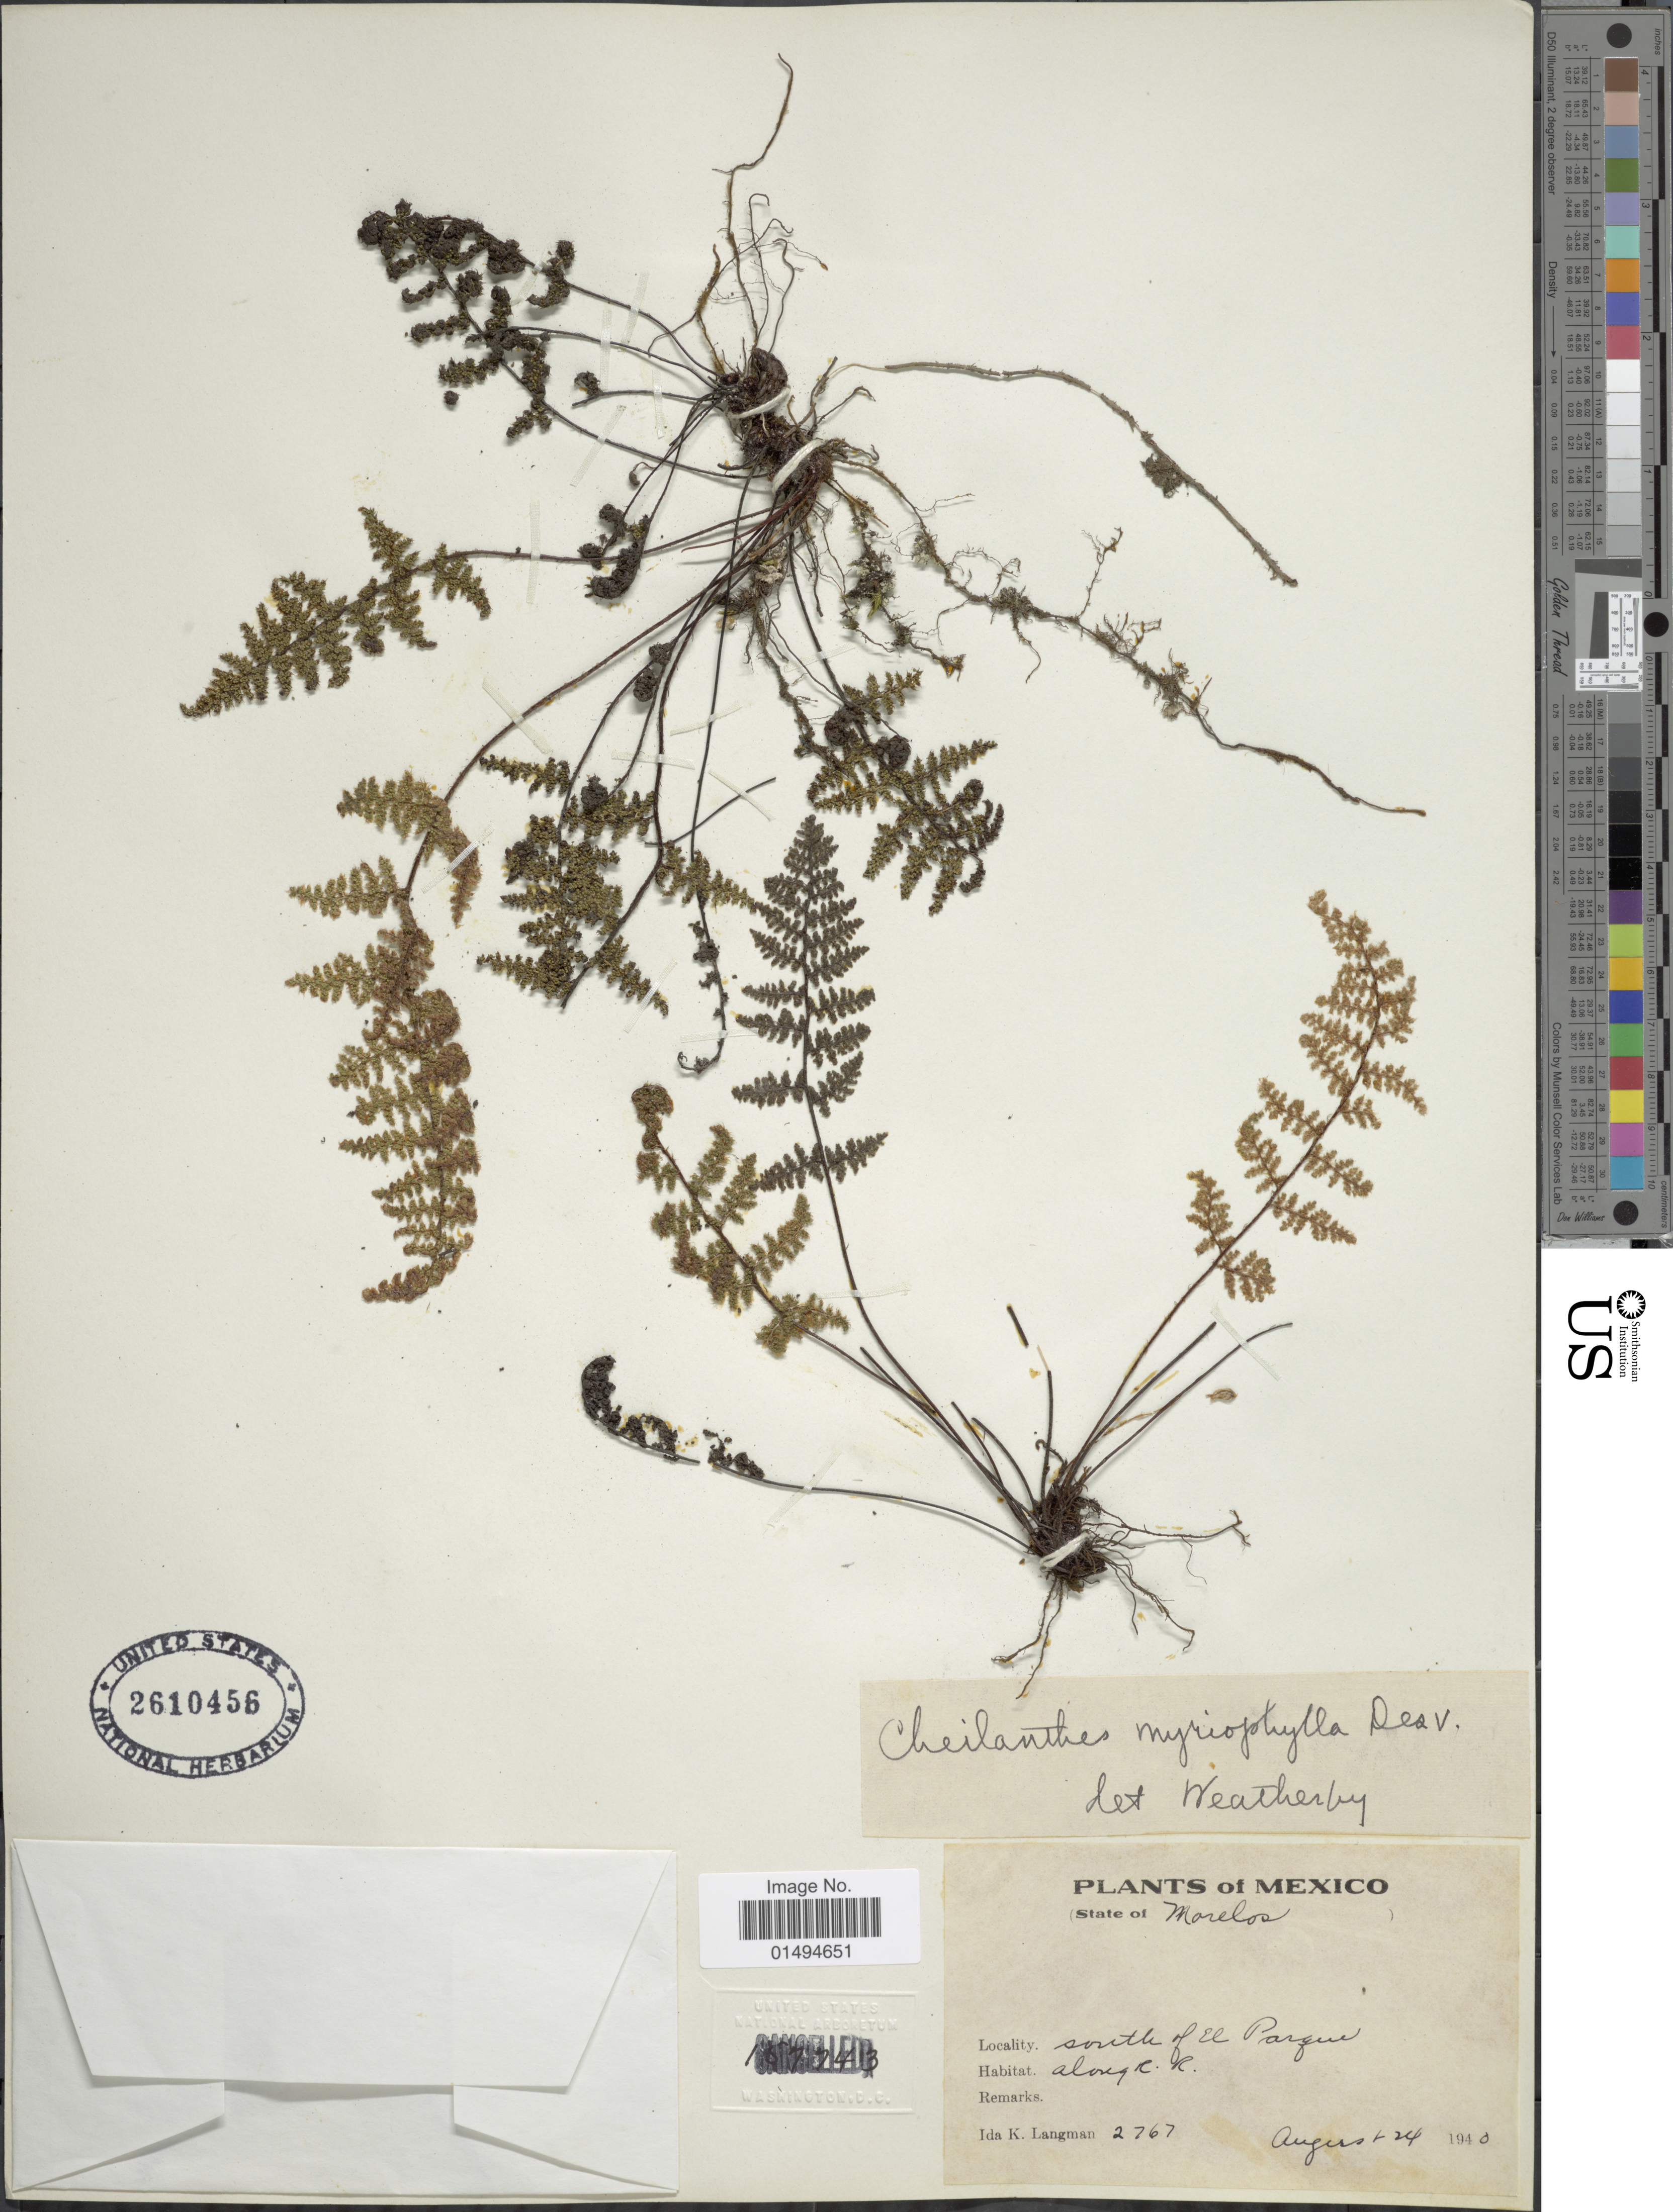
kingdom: Plantae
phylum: Tracheophyta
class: Polypodiopsida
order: Polypodiales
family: Pteridaceae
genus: Myriopteris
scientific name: Myriopteris myriophylla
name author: (Desv.) J. Sm.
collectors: I. K. Langman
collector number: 2767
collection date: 1940-08-24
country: Mexico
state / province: Morelos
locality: South of El Parque, along R. R.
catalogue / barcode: US 2610456